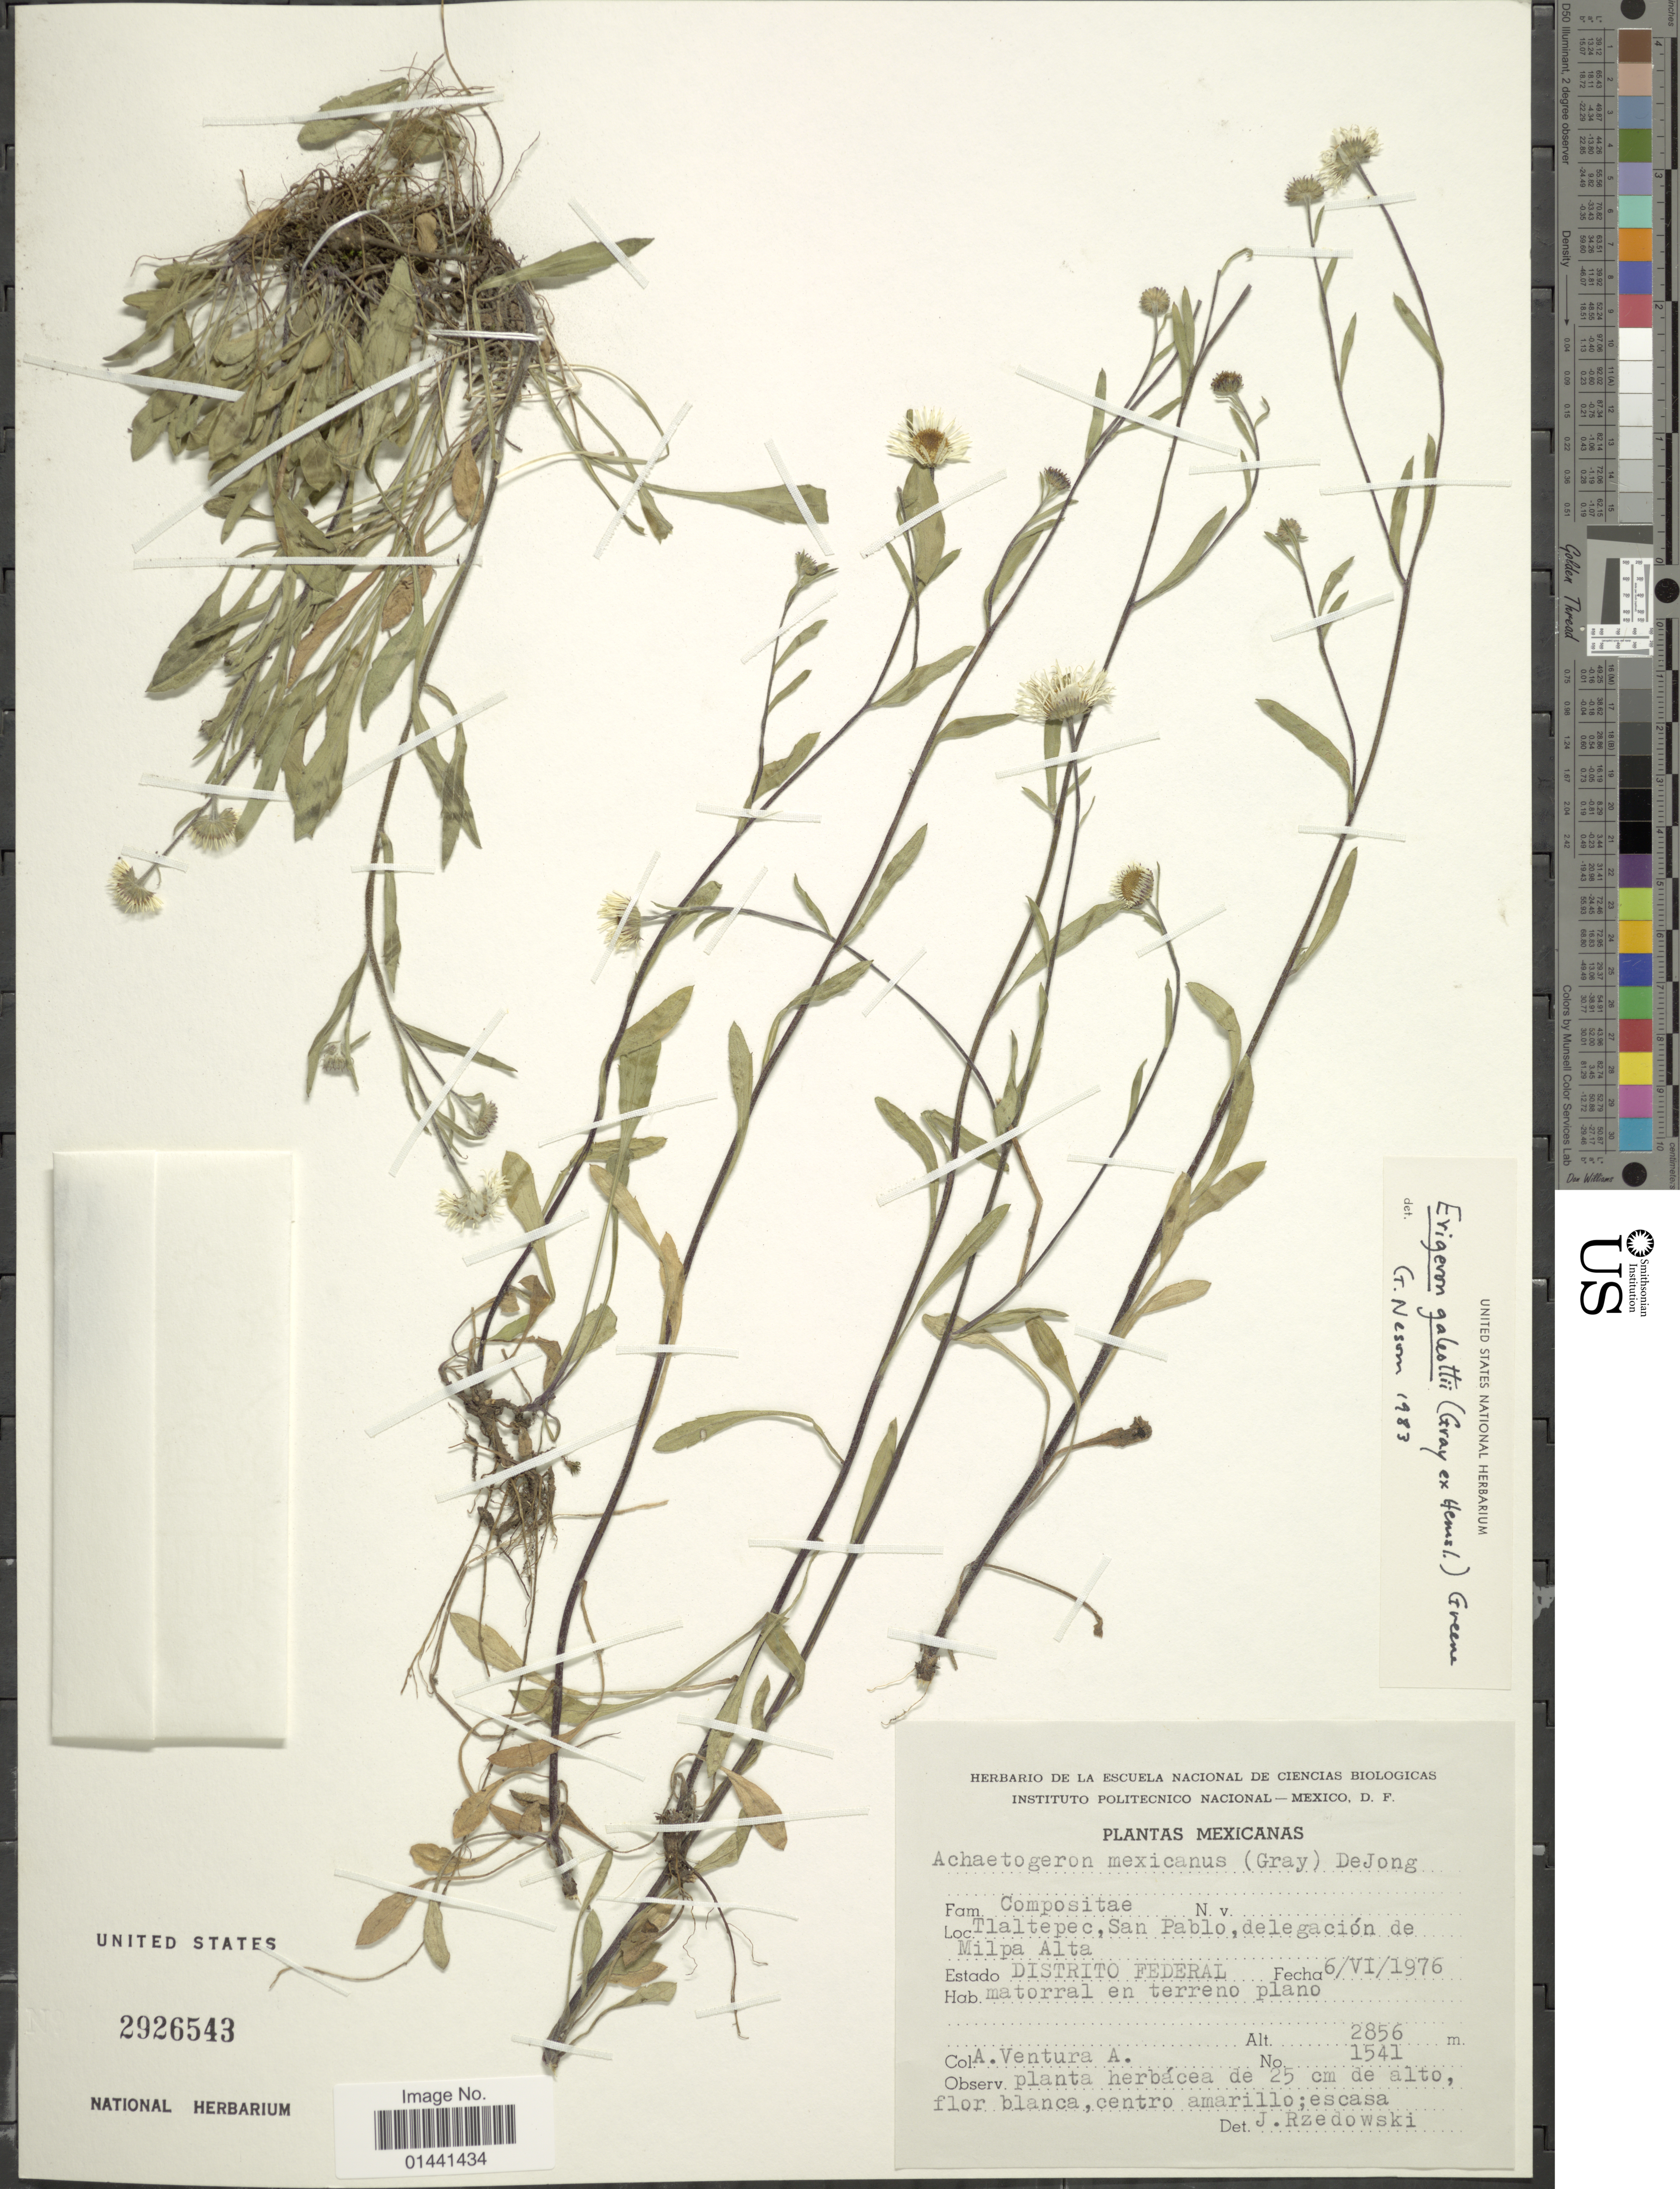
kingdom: Plantae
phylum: Tracheophyta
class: Magnoliopsida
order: Asterales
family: Asteraceae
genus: Erigeron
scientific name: Erigeron galeottii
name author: (A. Gray ex Hemsl.) Greene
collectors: A. Ventura A.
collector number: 1541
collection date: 1976-06-06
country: Mexico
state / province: Distrito Federal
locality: Tlatepec, San Pablo, delegación de Milpa Alta, matorral en terreno plano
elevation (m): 2856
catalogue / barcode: US 2926543